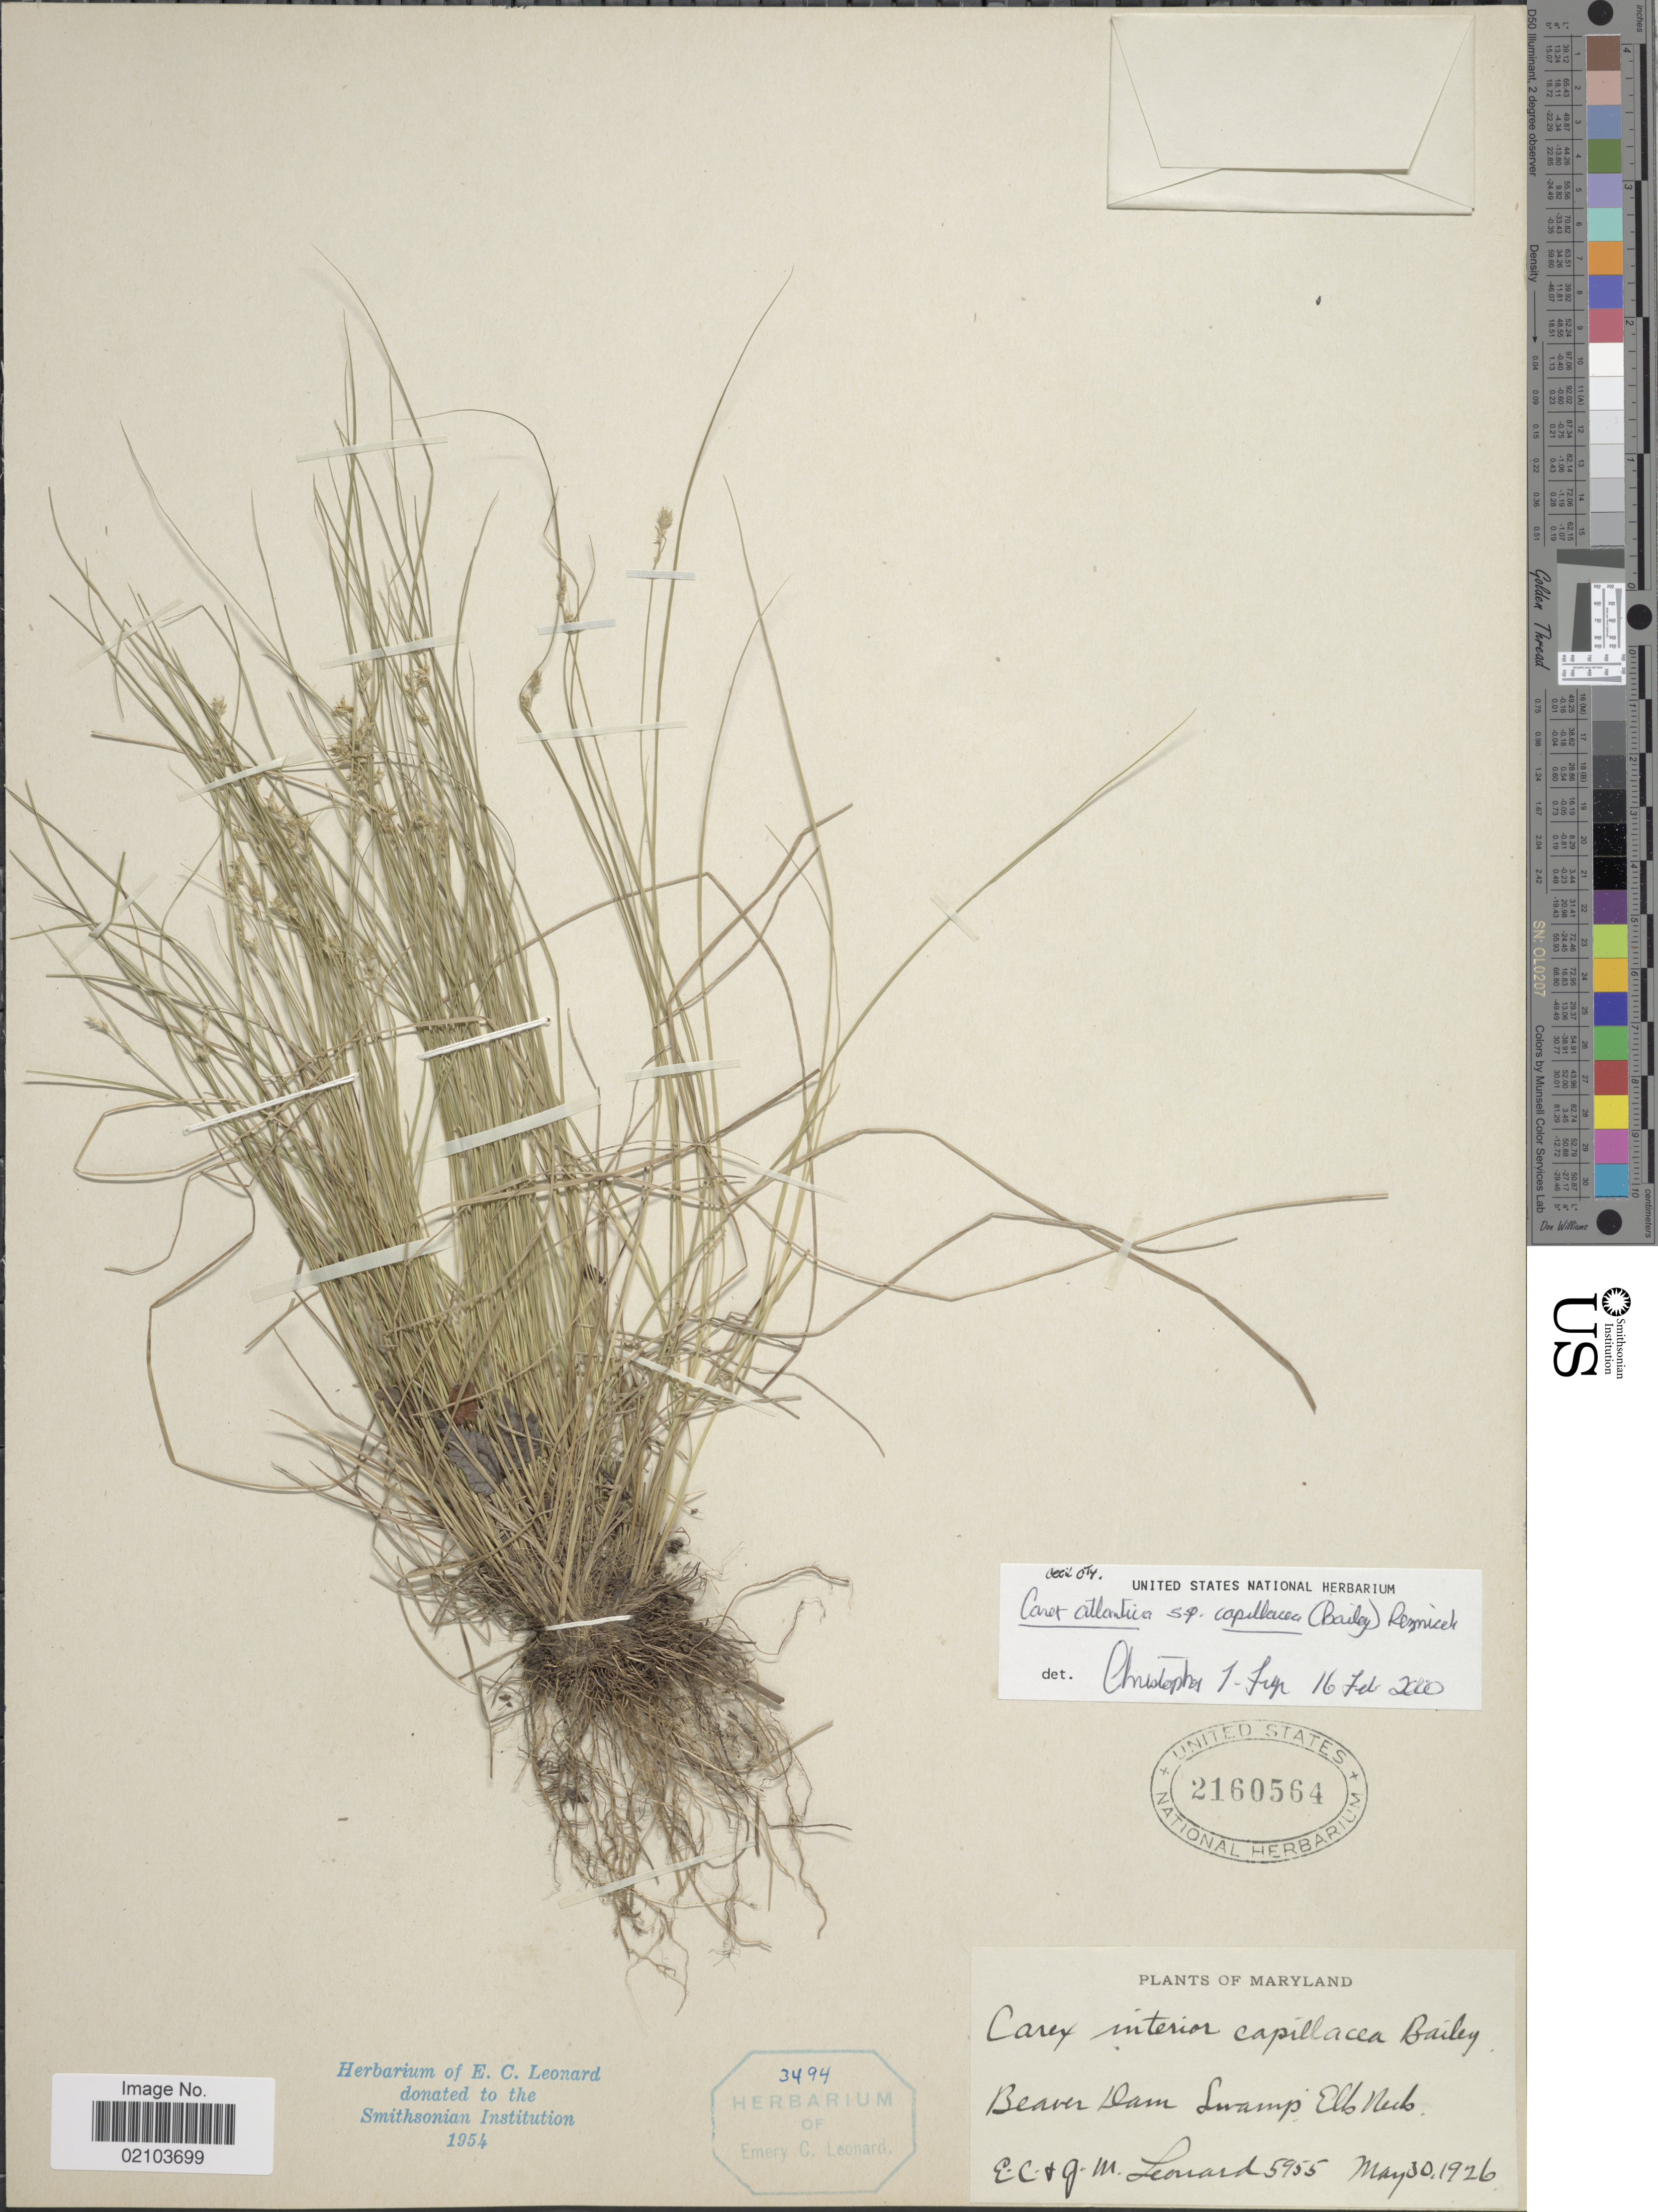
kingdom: Plantae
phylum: Tracheophyta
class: Liliopsida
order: Poales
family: Cyperaceae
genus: Carex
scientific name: Carex howei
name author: Mack.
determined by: Strong, Mark T., (BOT), Smithsonian Institution - National Museum of Natural History (UNITED STATES)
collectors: E. C. Leonard & G. M. Leonard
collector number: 5955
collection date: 1926-05-30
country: United States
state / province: Maryland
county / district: Cecil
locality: Beaver Dam Swamp; Elk Neck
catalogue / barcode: US 2160564